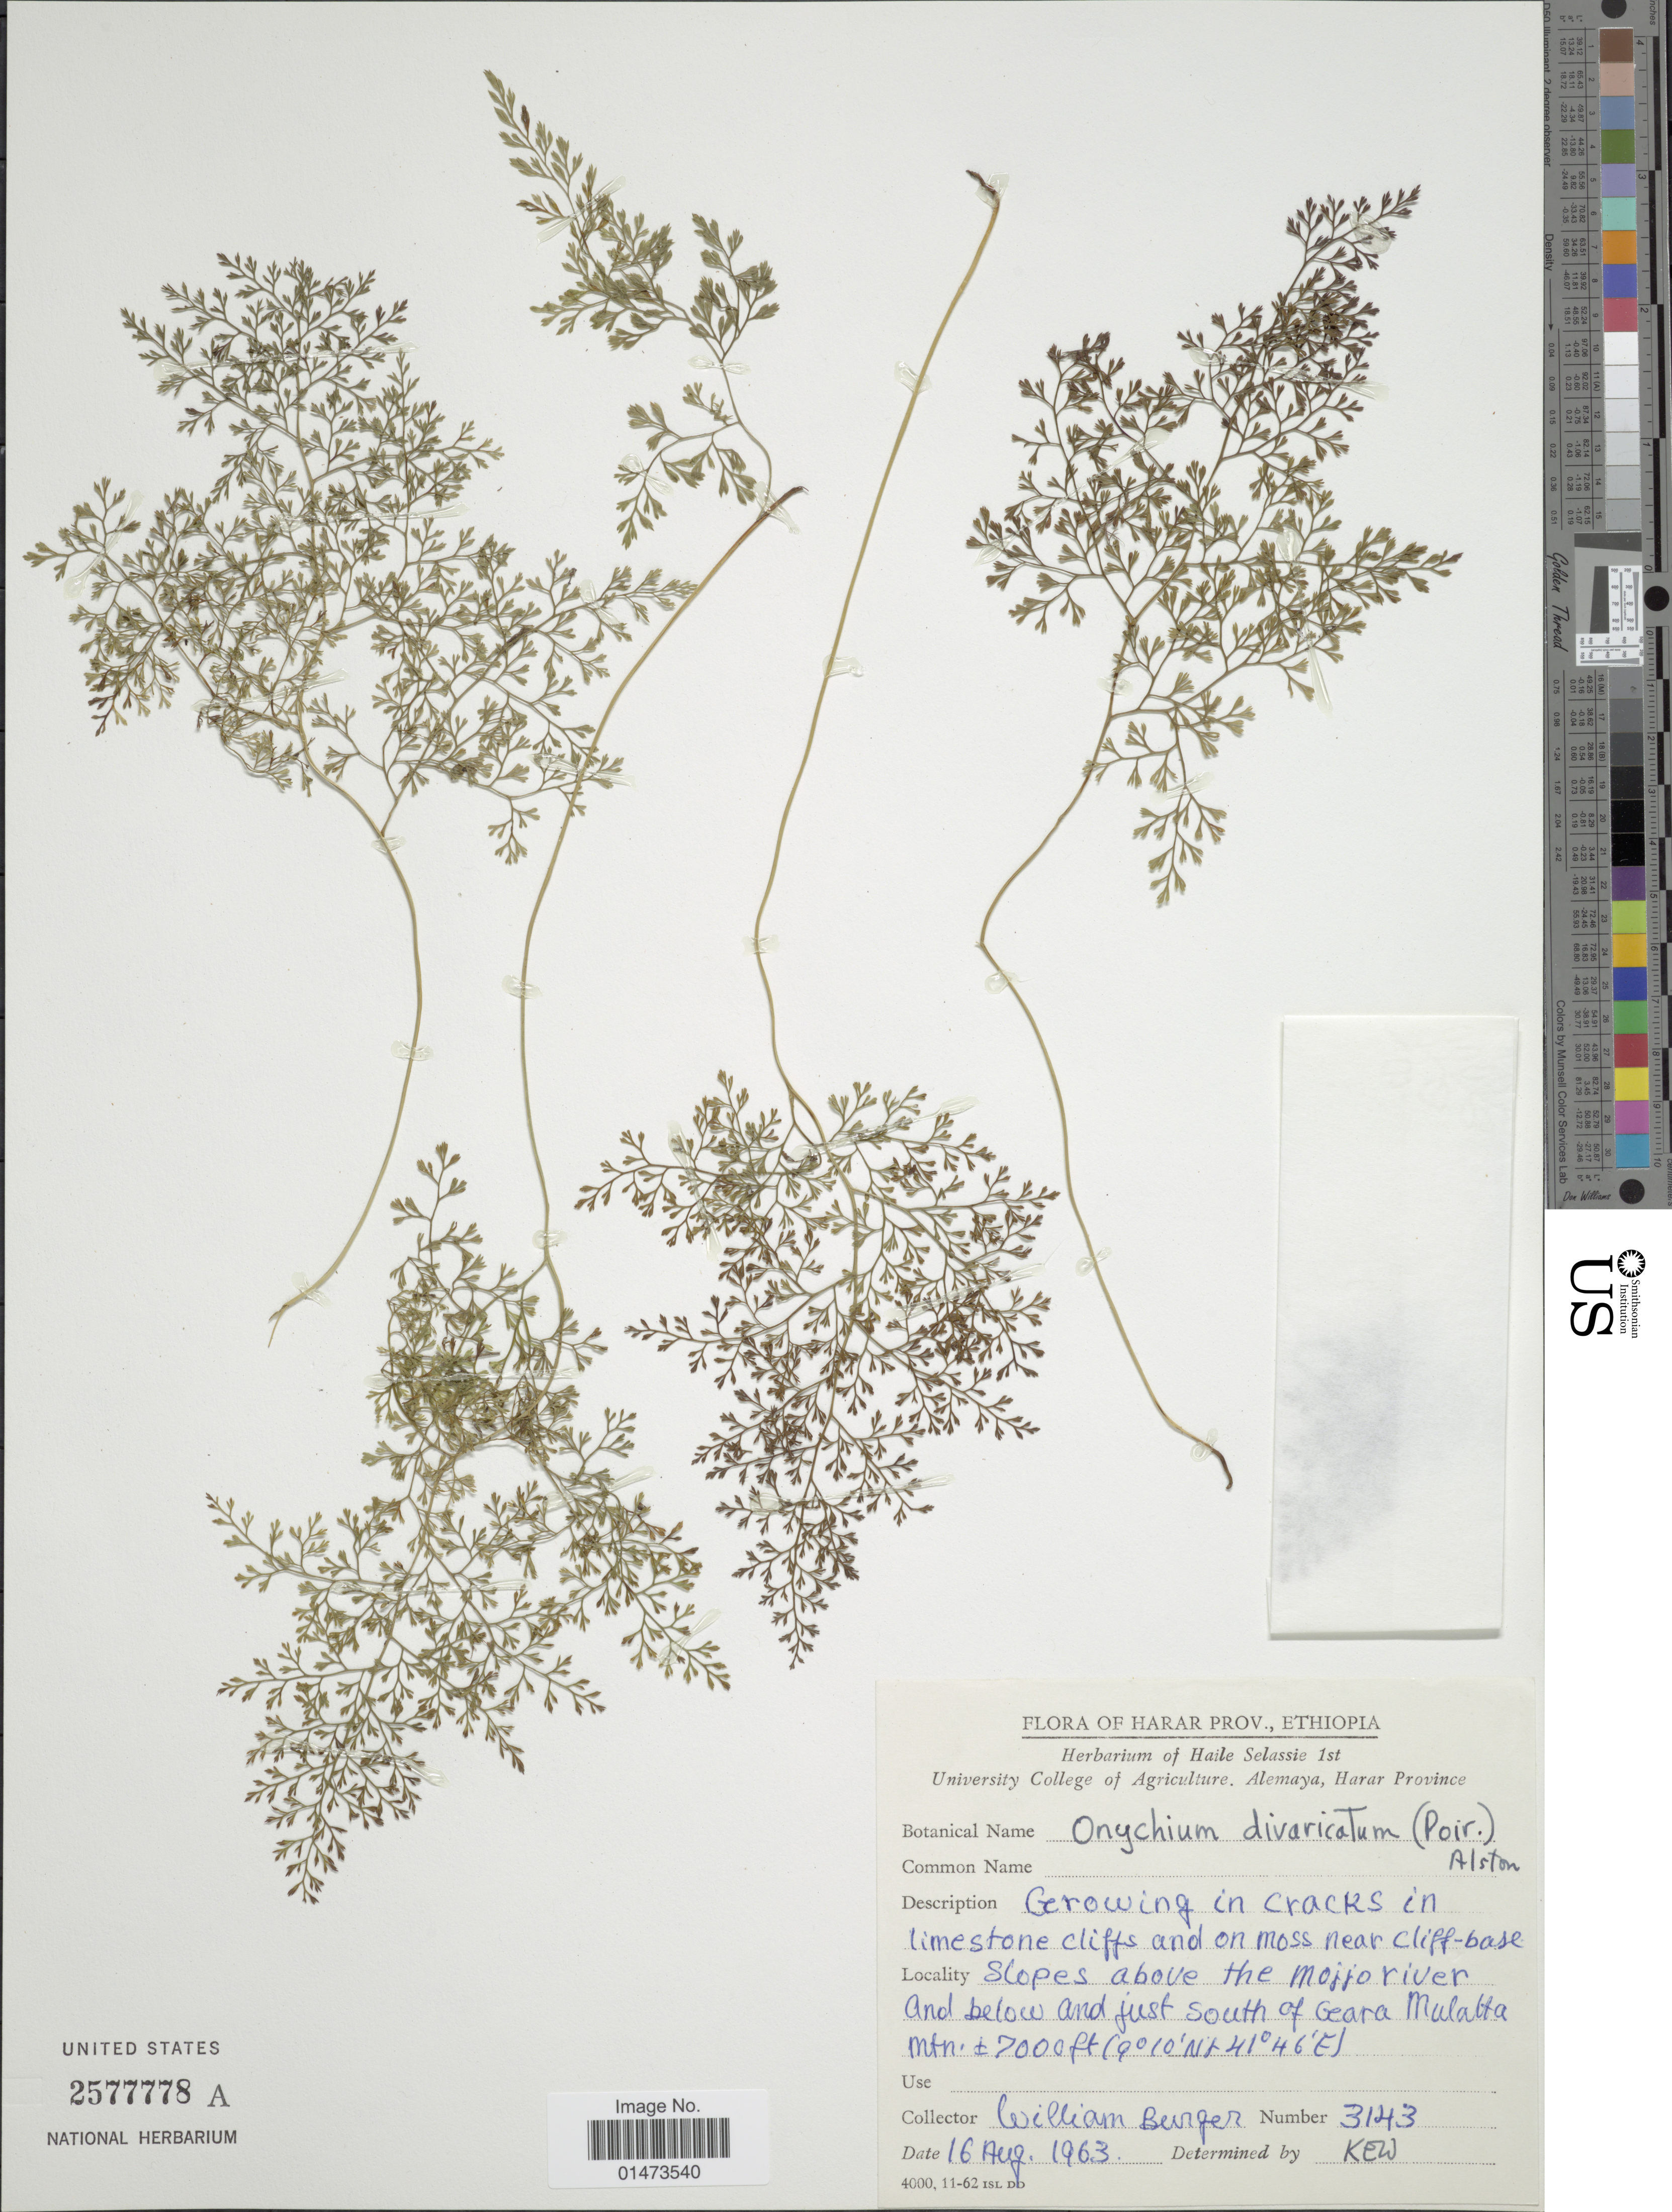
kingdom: Plantae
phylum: Tracheophyta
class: Polypodiopsida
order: Polypodiales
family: Pteridaceae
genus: Onychium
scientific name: Onychium divaricatum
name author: (Poir.) Alston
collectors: W. Burger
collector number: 3143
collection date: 1963-08-16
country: Ethiopia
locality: Harar Prov., slopes above the Mojjo river and below and just south of Geara Mulatta Mtn.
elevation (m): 2134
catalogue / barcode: US 2577778A